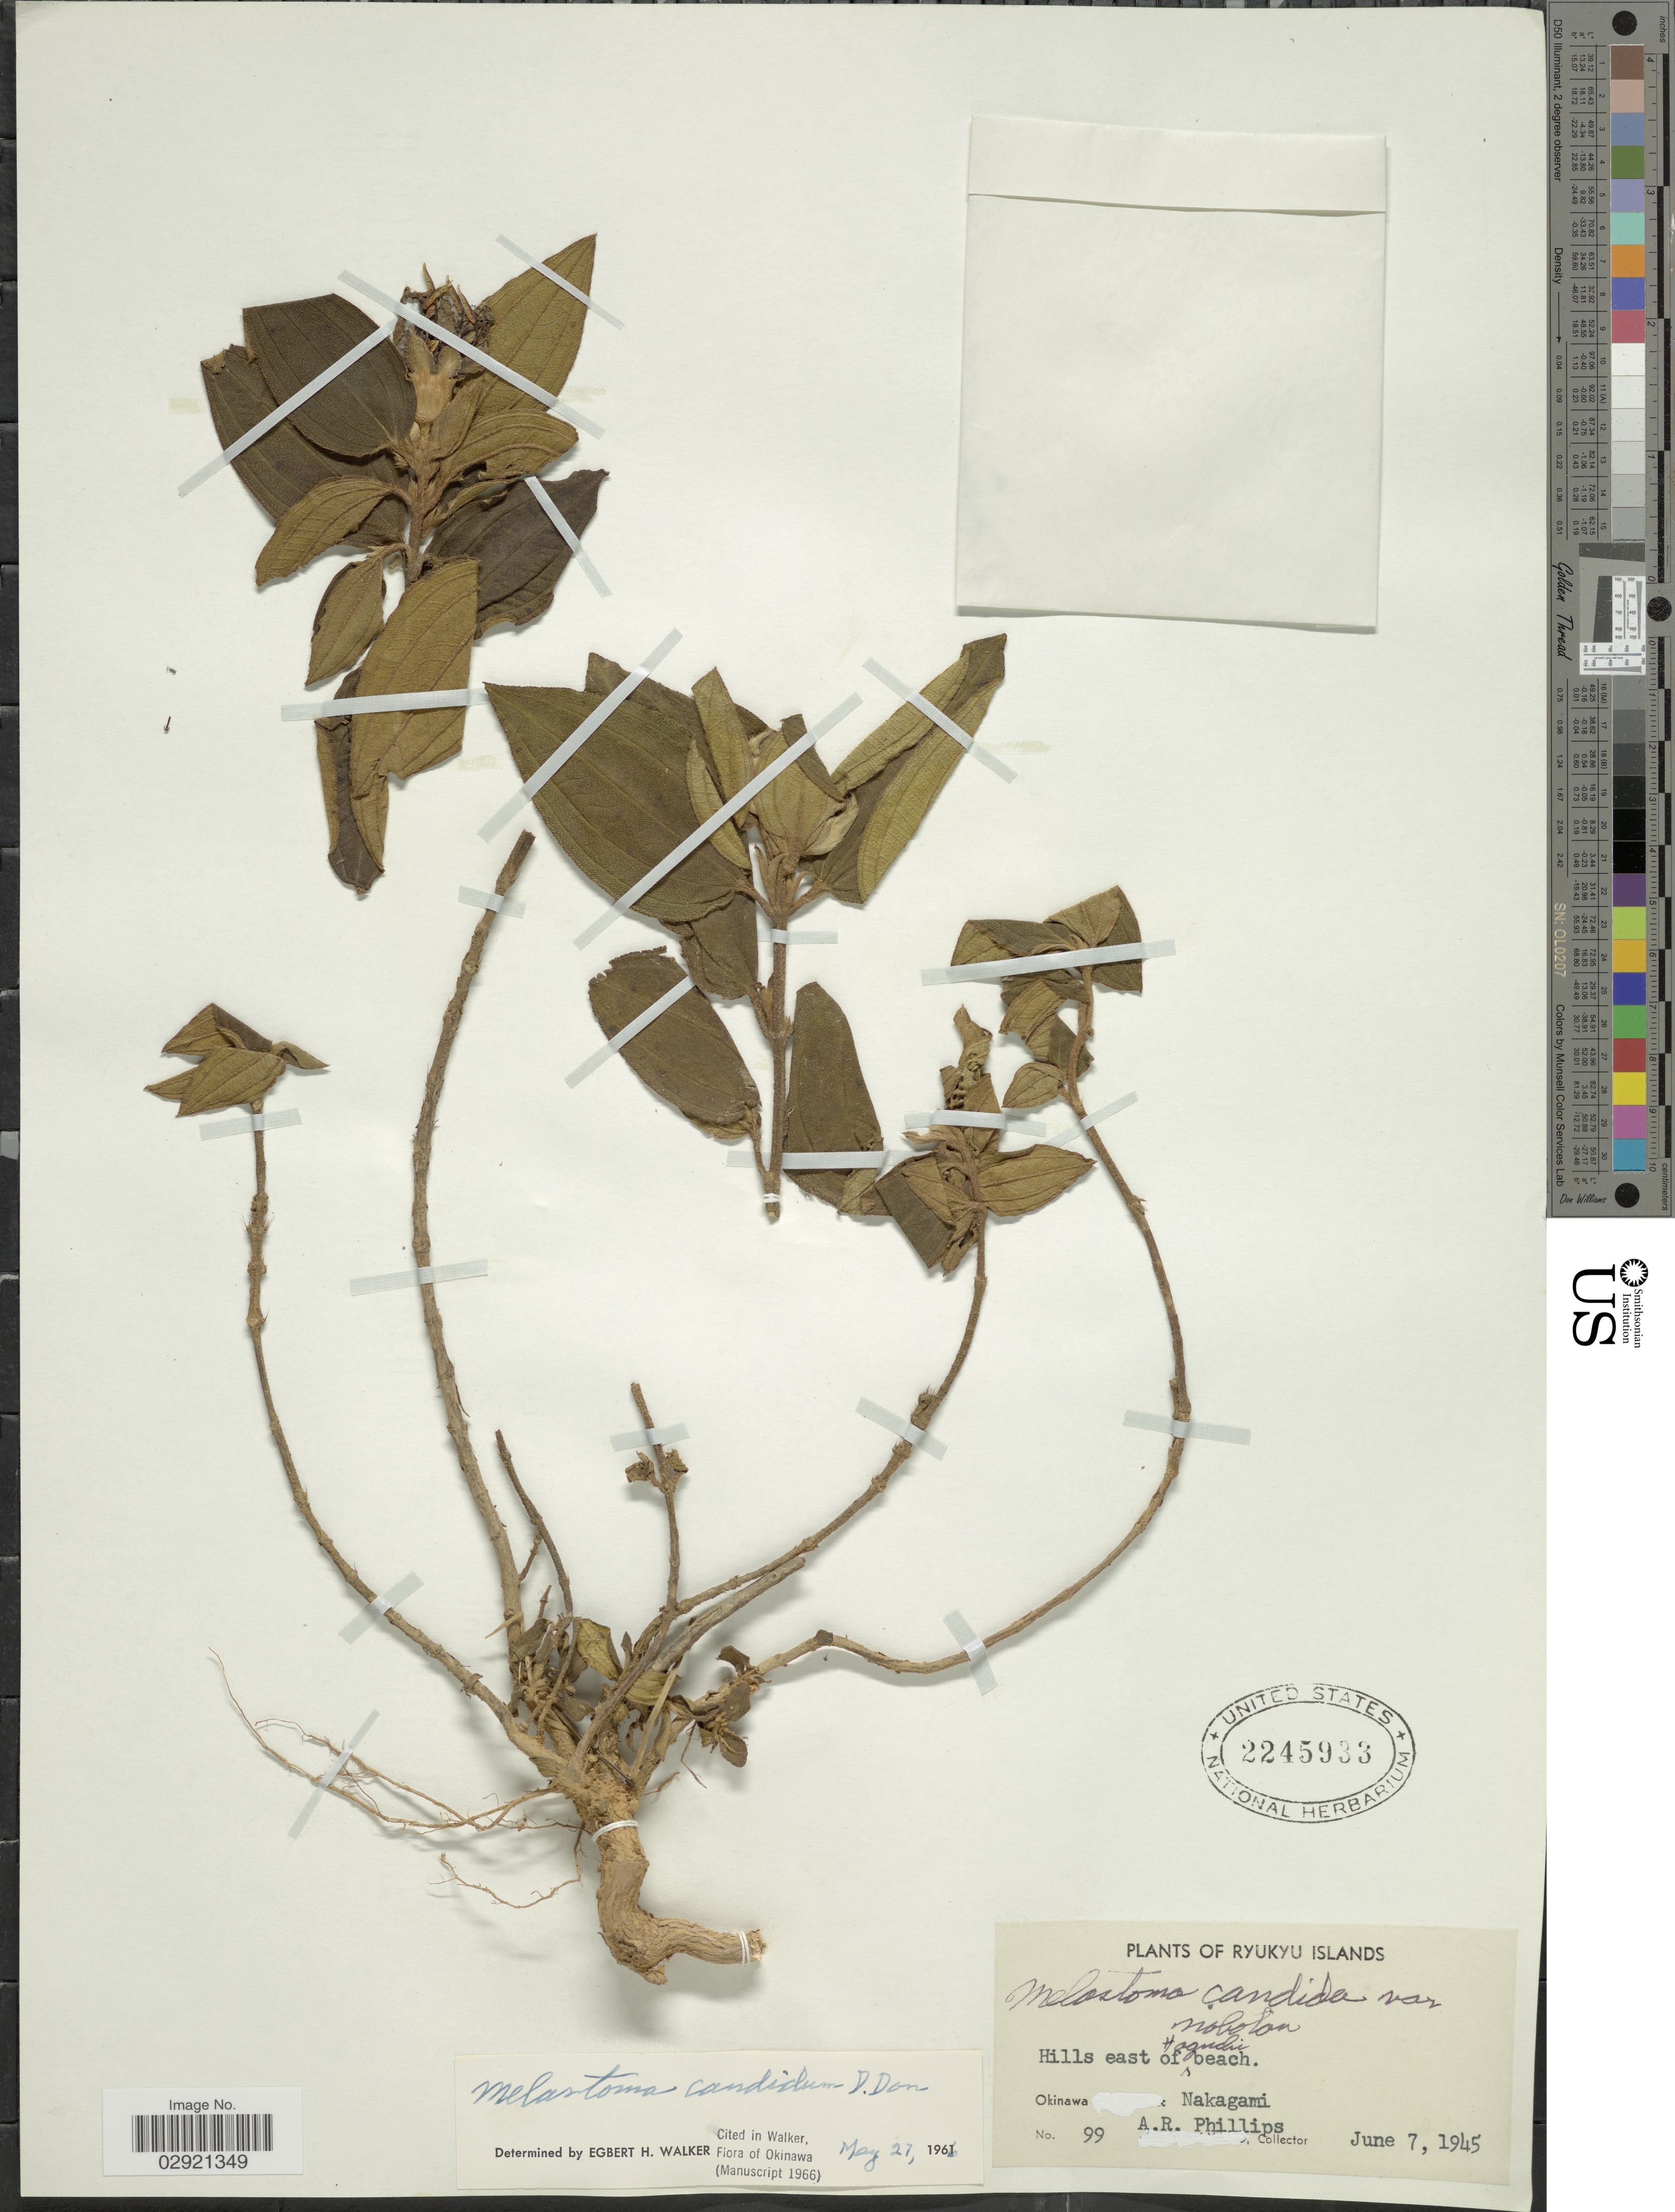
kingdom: Plantae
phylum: Tracheophyta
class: Magnoliopsida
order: Myrtales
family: Melastomataceae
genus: Melastoma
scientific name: Melastoma candidum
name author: D. Don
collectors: A. R. Phillips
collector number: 99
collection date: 1945-06-07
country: Japan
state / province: Okinawa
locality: Ryukyu Islands. Hills east of Haguchi beach. Nakagami.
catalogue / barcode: US 2245933